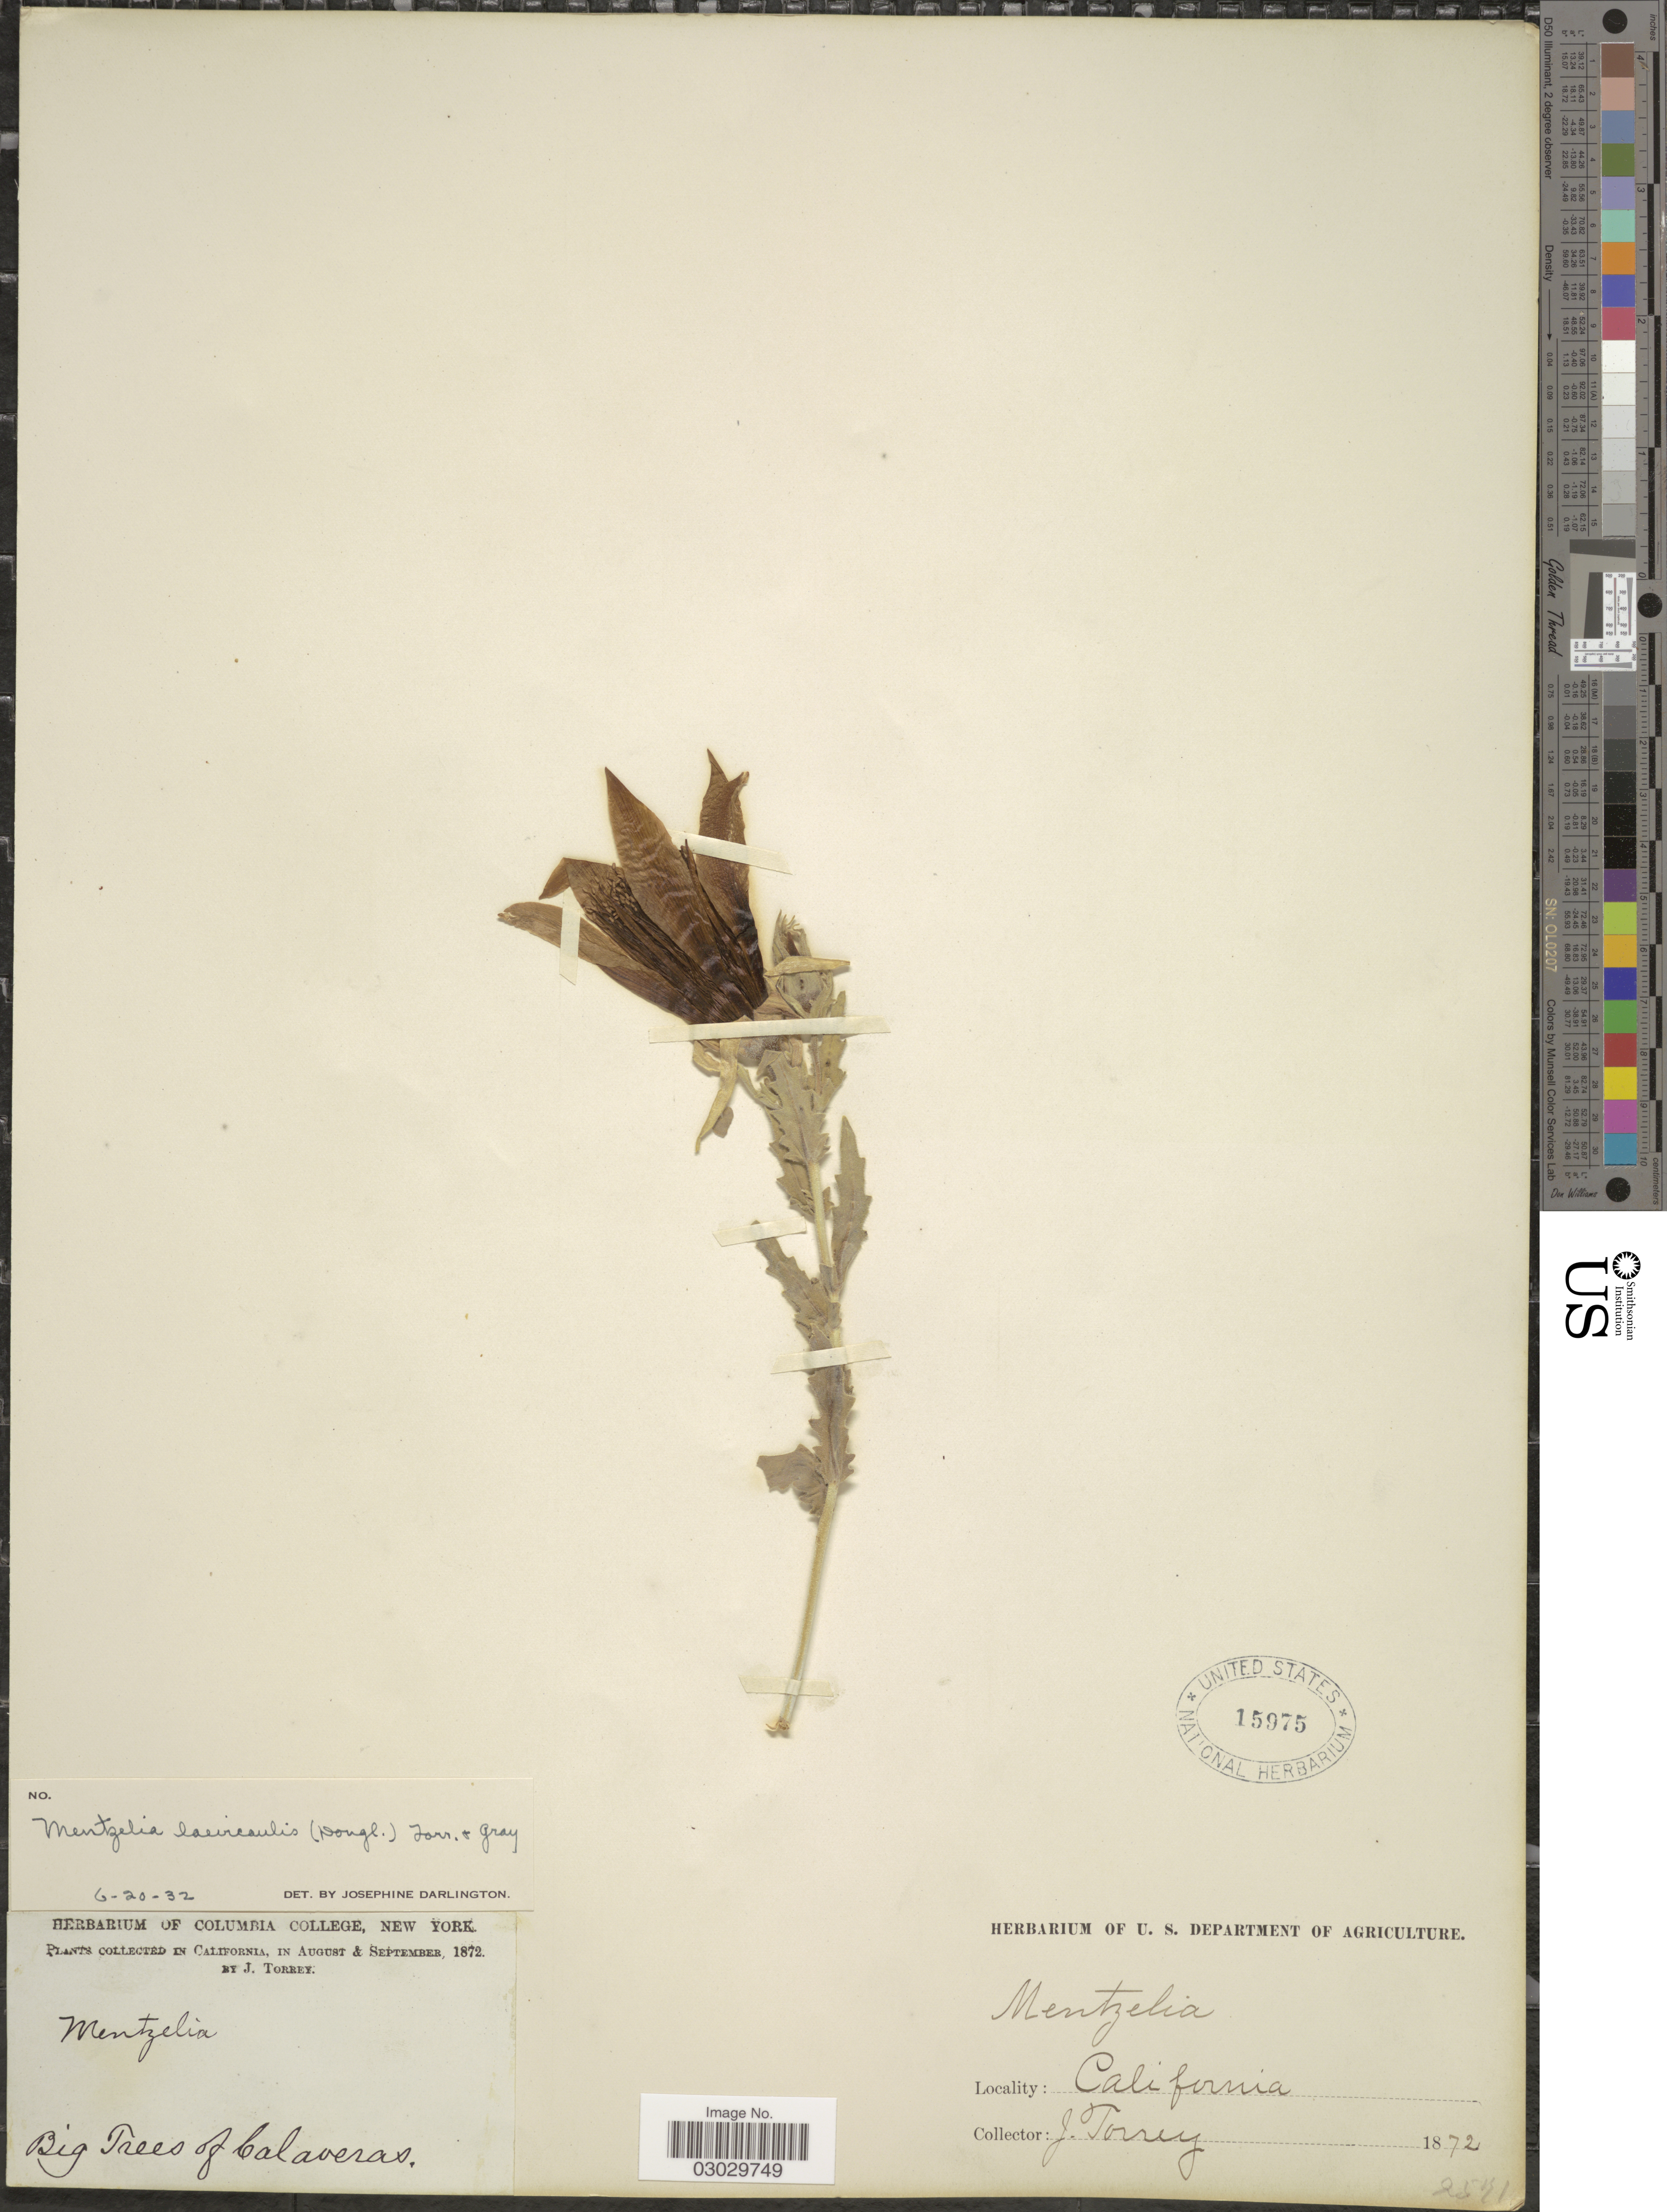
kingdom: Plantae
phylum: Tracheophyta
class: Magnoliopsida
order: Cornales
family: Loasaceae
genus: Mentzelia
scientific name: Mentzelia laevicaulis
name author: (Douglas ex Hook.) Torr. & A. Gray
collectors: J. Torrey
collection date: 1872-08/1872-09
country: United States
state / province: California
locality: Big Trees of Calaveras.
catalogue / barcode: US 15975